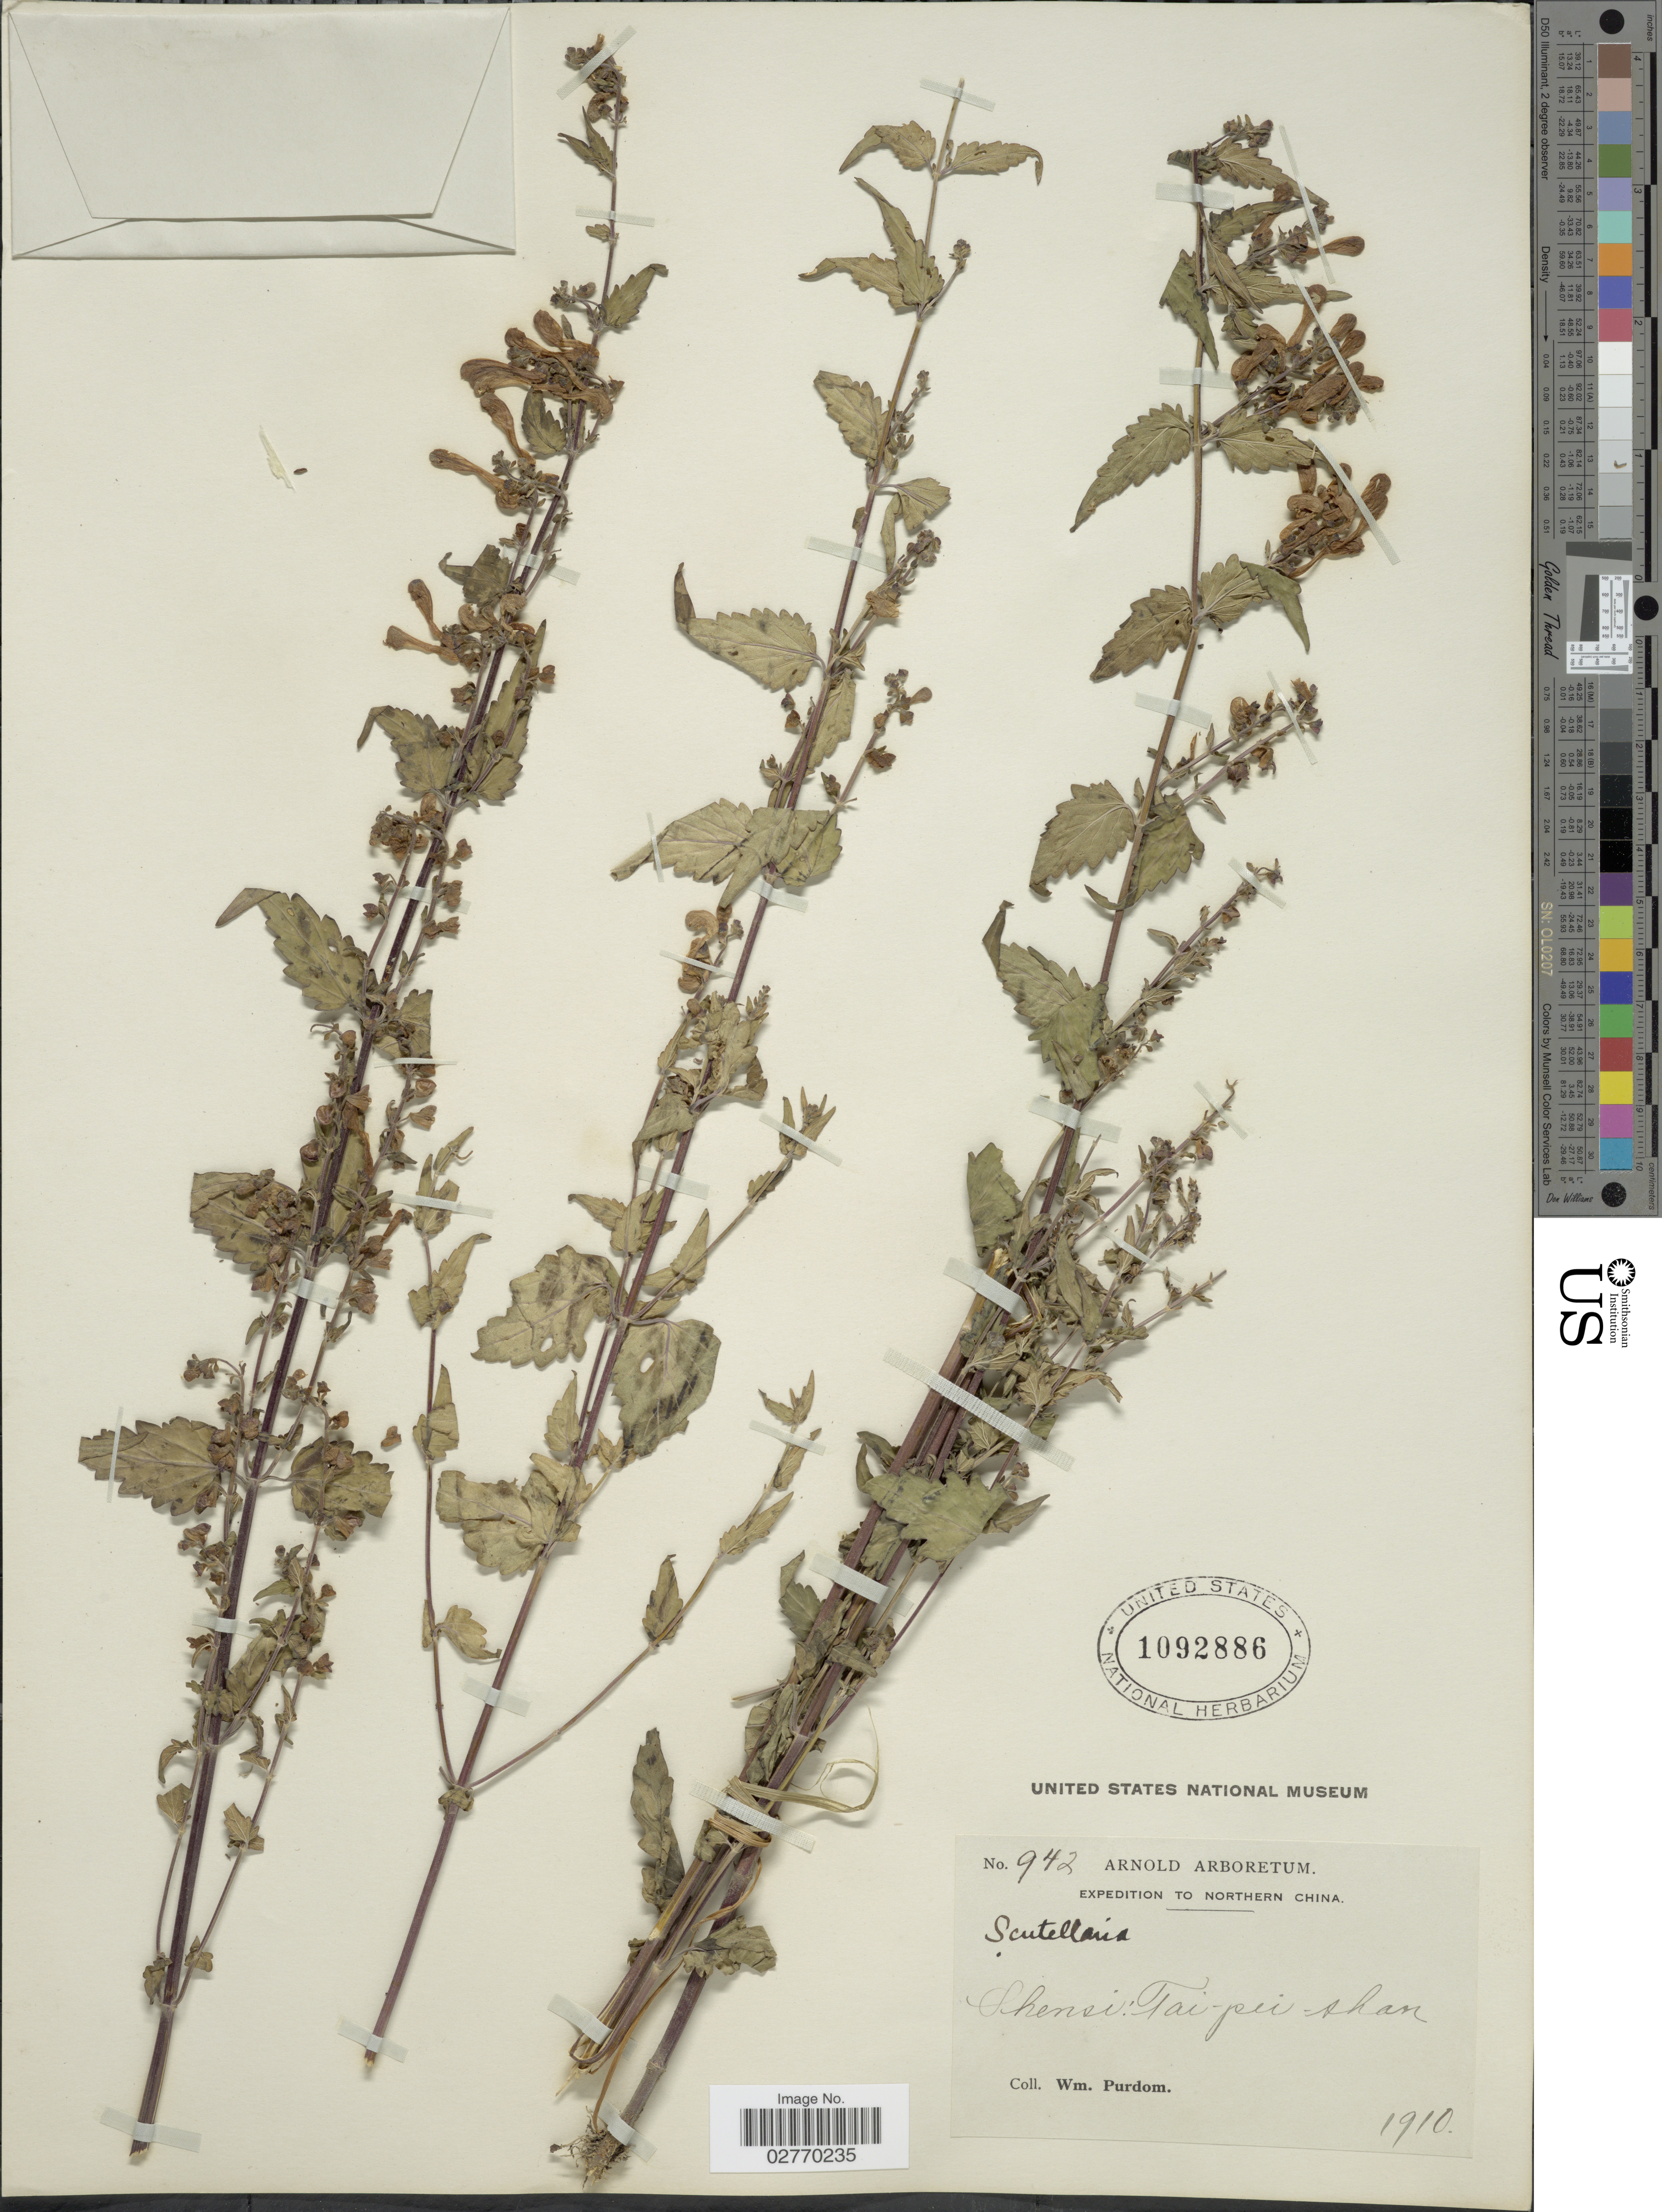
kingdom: Plantae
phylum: Tracheophyta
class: Magnoliopsida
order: Lamiales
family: Lamiaceae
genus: Scutellaria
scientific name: Scutellaria sp.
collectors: W. Purdom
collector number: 942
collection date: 1910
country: China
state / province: Shaanxi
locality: Northern China. Shensi: Tai-pei-shan.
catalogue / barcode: US 1092886